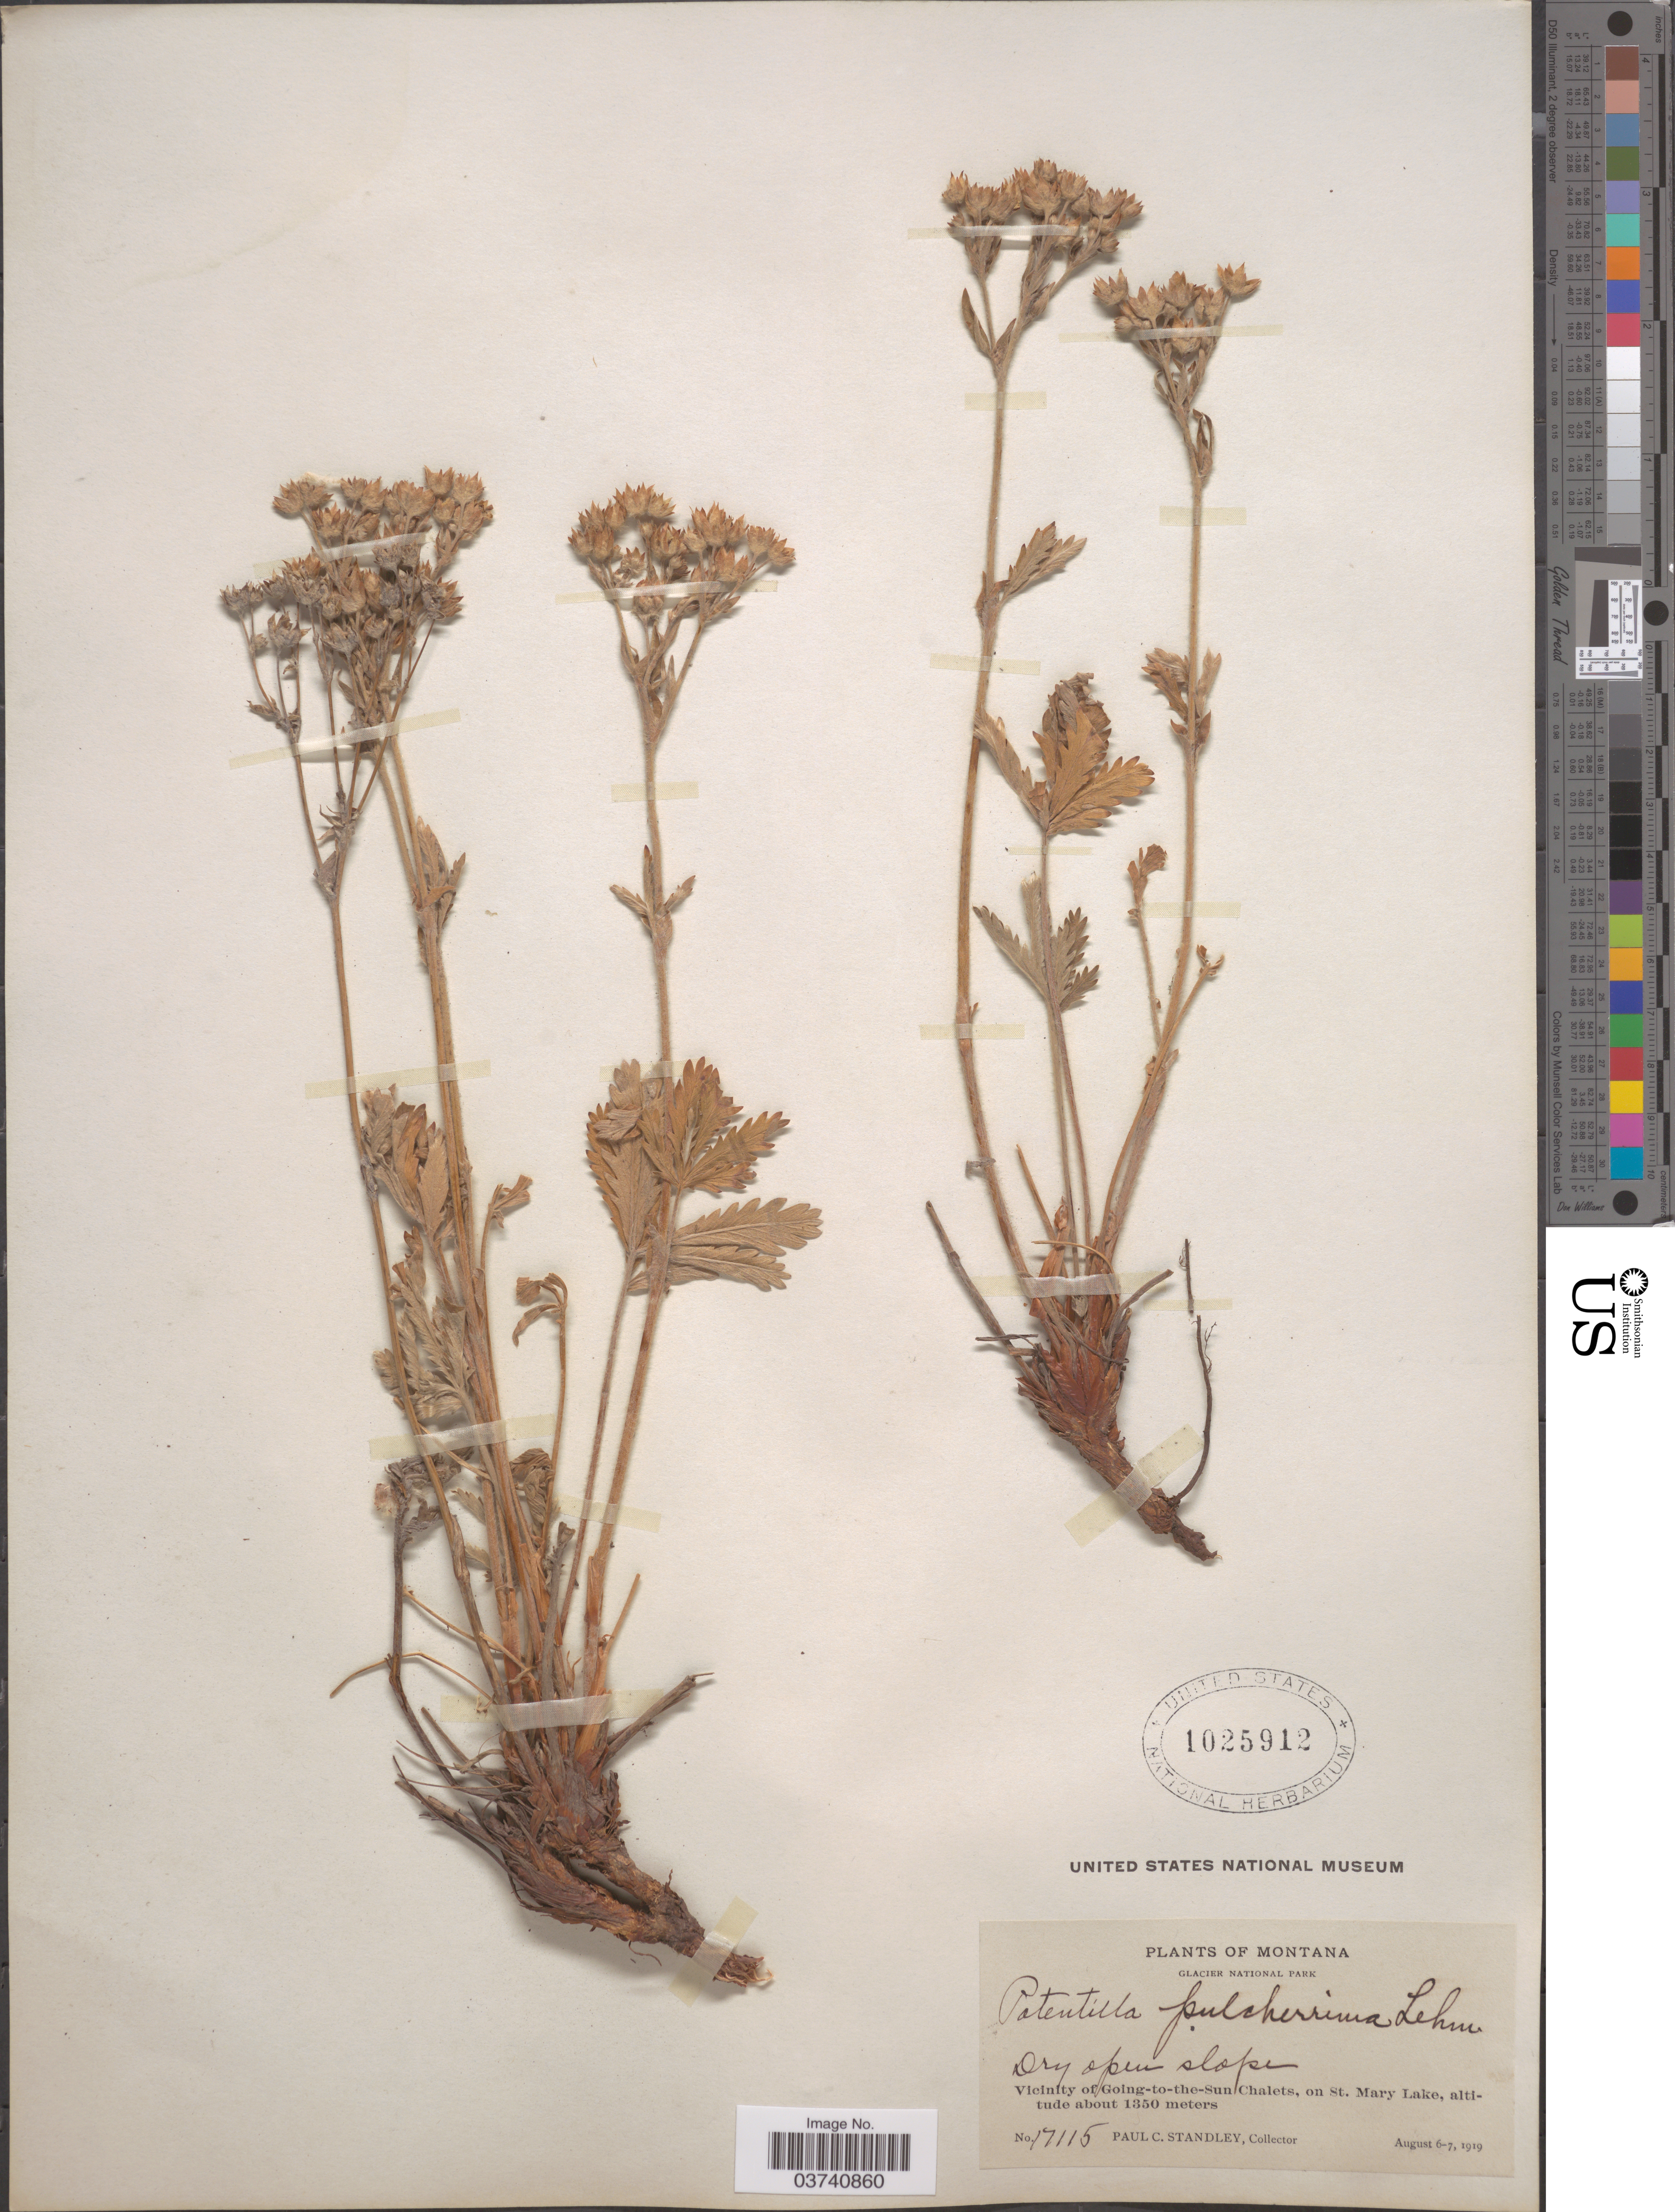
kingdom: Plantae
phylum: Tracheophyta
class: Magnoliopsida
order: Rosales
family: Rosaceae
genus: Potentilla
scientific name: Potentilla pulcherrima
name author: Lehm.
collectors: P. C. Standley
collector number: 17115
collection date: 1919-08-06/1919-08-07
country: United States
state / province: Montana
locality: Glacier National Park. Vicinity of Going-to-the-Sun Chalets, on St. Mary Lake.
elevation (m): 1350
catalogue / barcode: US 1025912